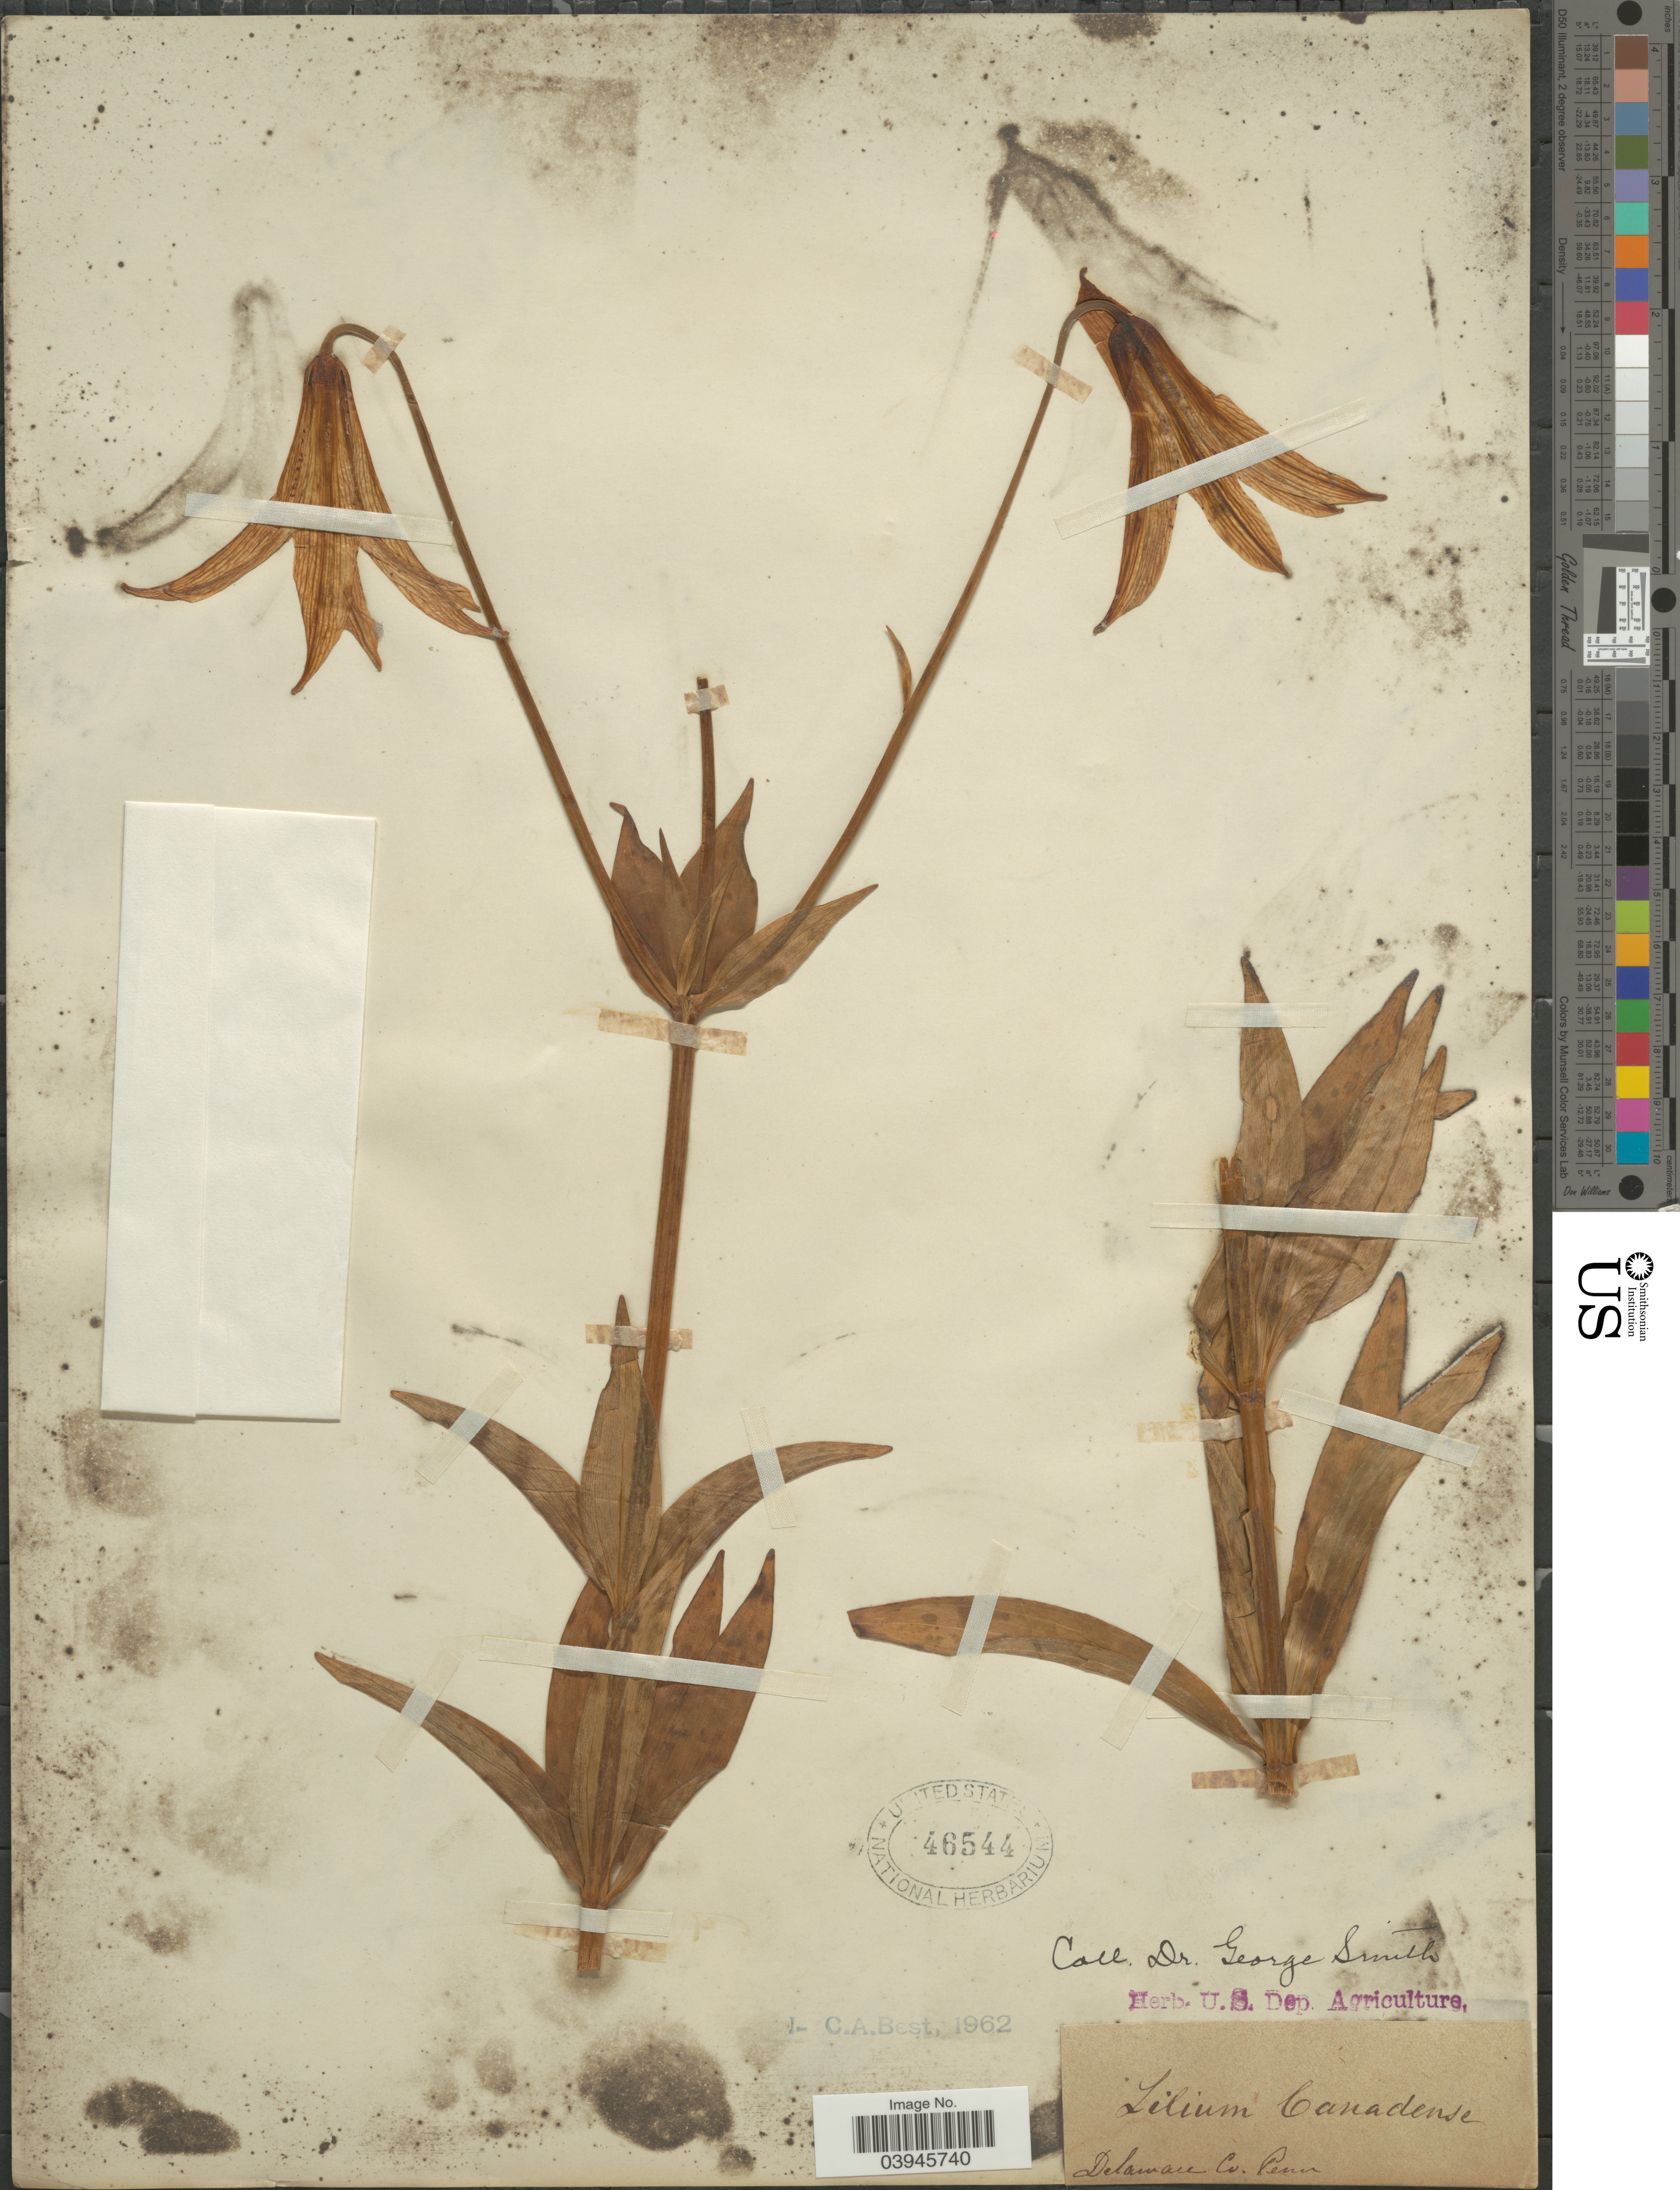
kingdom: Plantae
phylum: Tracheophyta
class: Liliopsida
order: Liliales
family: Liliaceae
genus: Lilium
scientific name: Lilium canadense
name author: L.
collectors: Geo. L. Smith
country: United States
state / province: Pennsylvania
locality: Delaware Co.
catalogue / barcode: US 46544